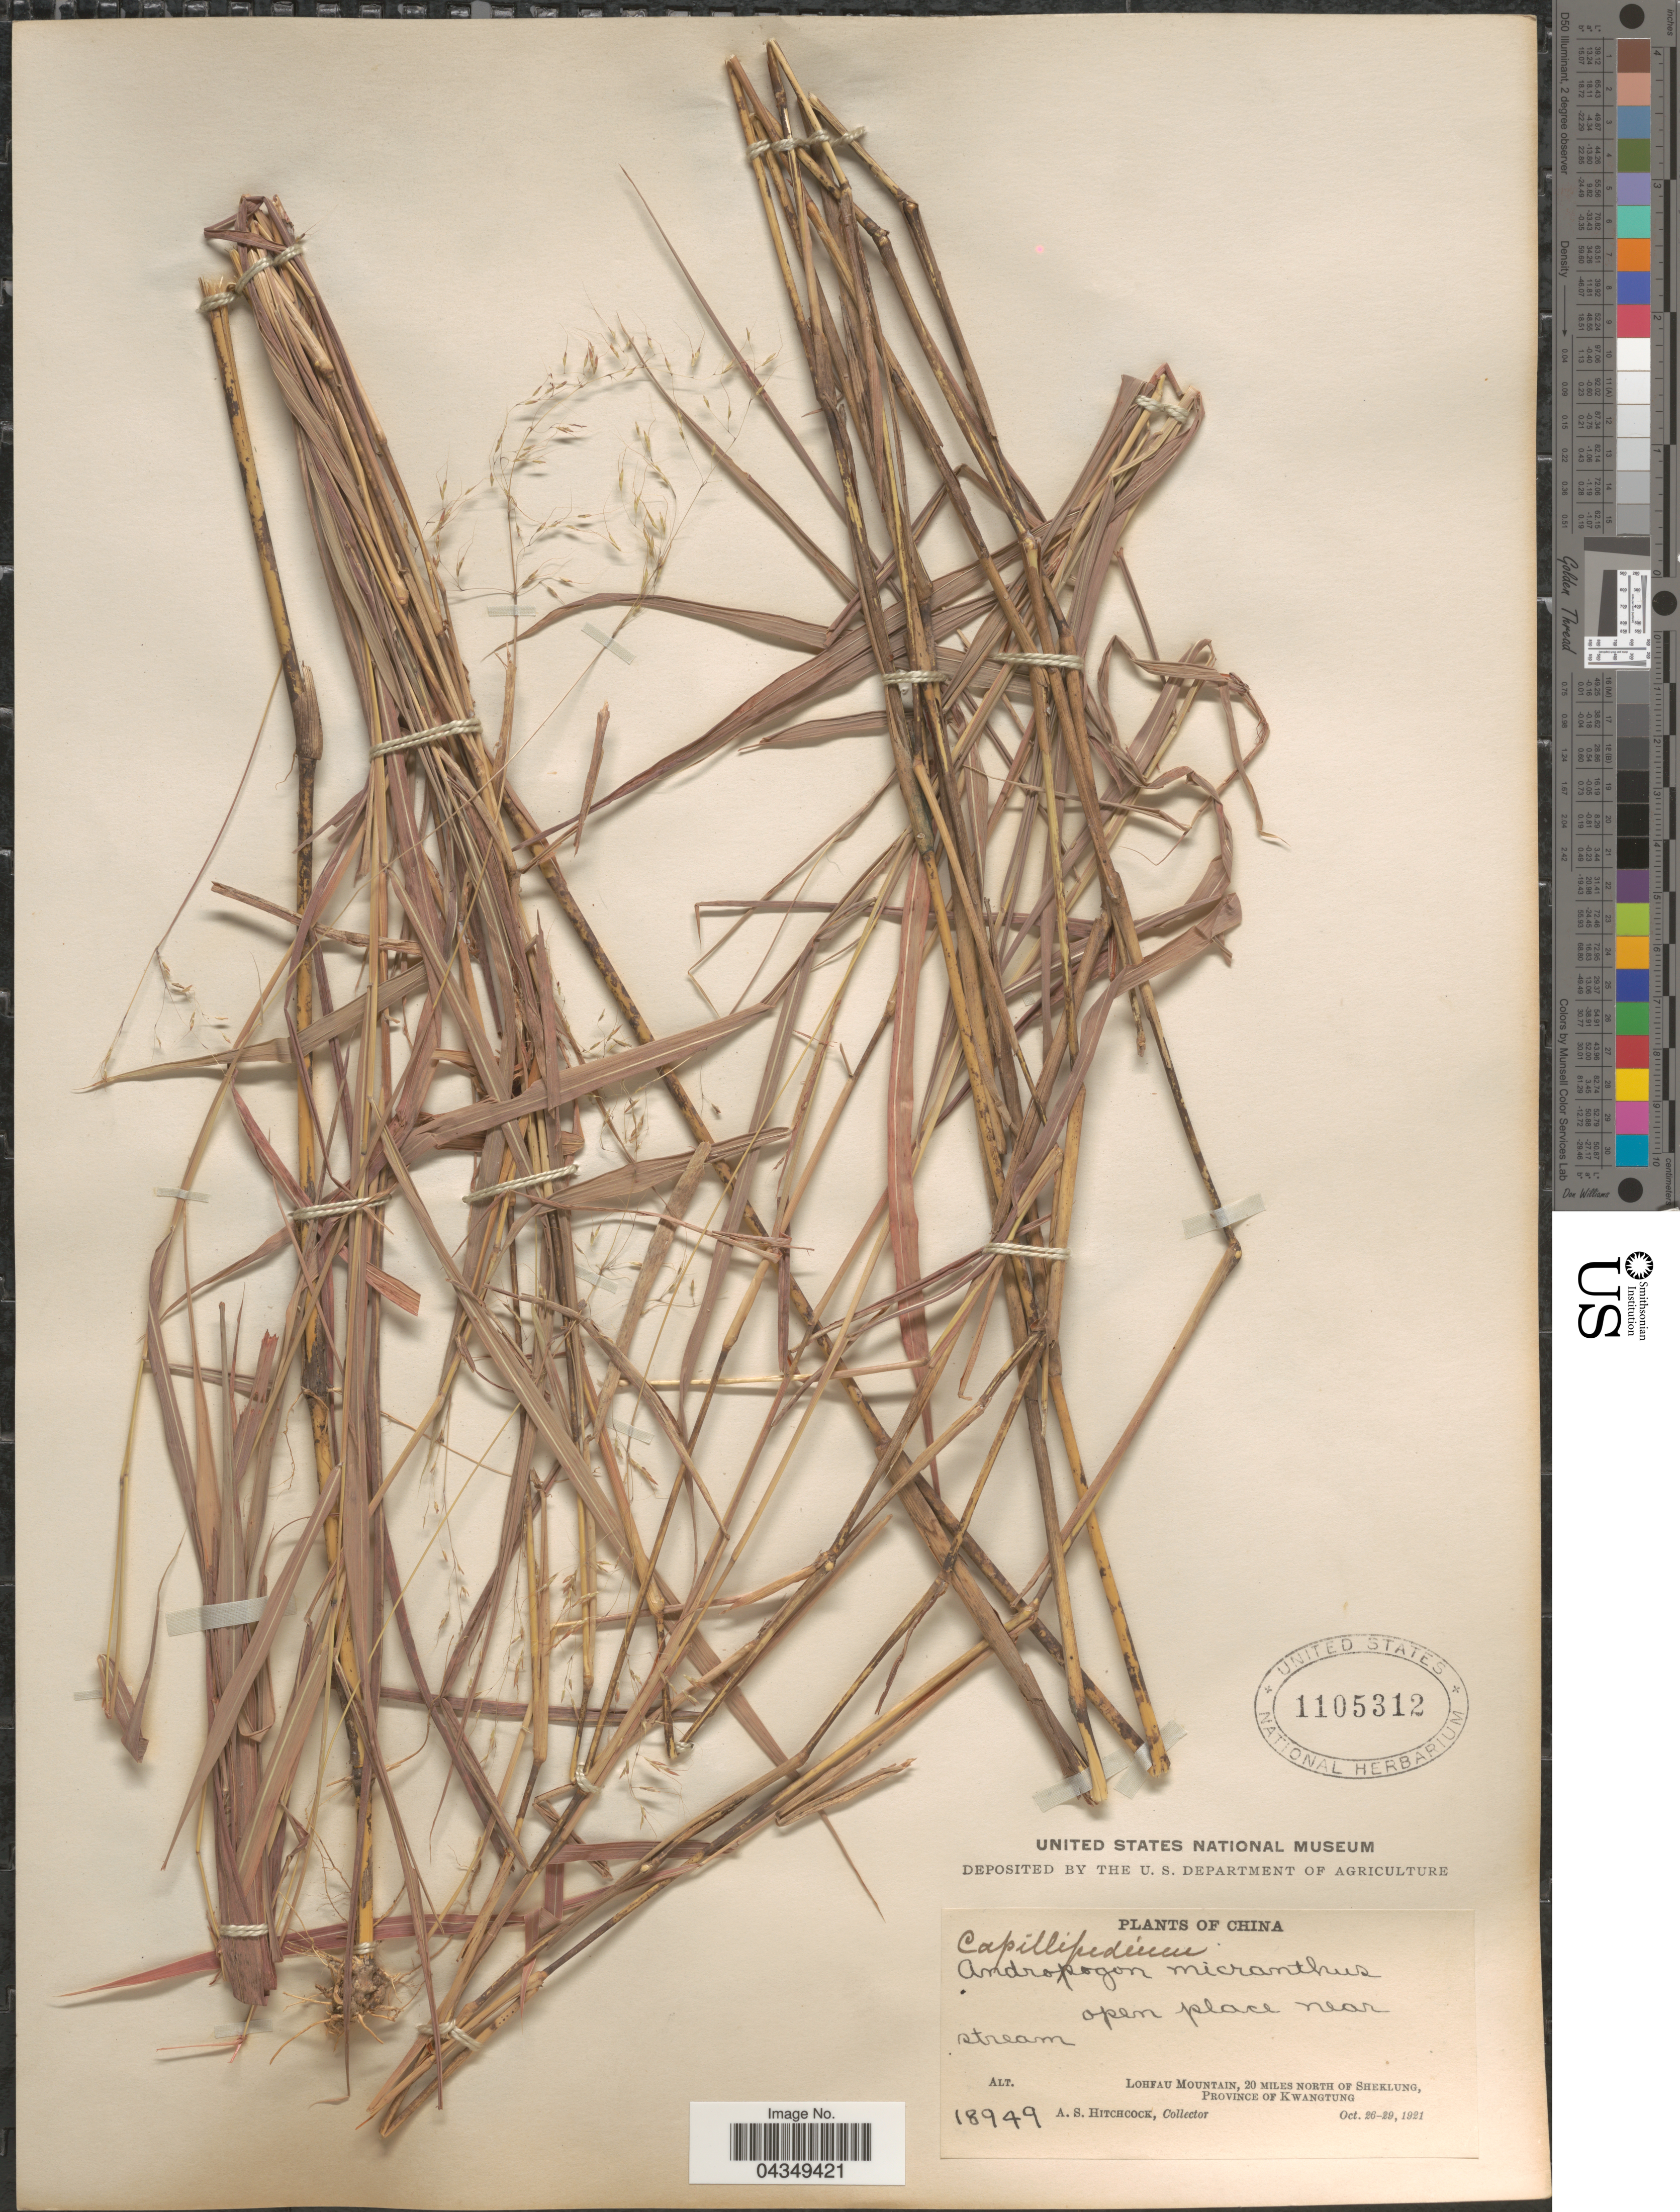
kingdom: Plantae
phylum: Tracheophyta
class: Liliopsida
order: Poales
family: Poaceae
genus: Capillipedium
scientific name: Capillipedium assimile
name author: (Steud.) A. Camus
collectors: A. S. Hitchcock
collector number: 18949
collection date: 1921-10-26/1921-10-29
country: China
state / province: Guangdong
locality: Open place near stream. Lohfau Mountain, 20 miles north of Sheklung, Province of Kwangtung.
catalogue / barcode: US 1105312